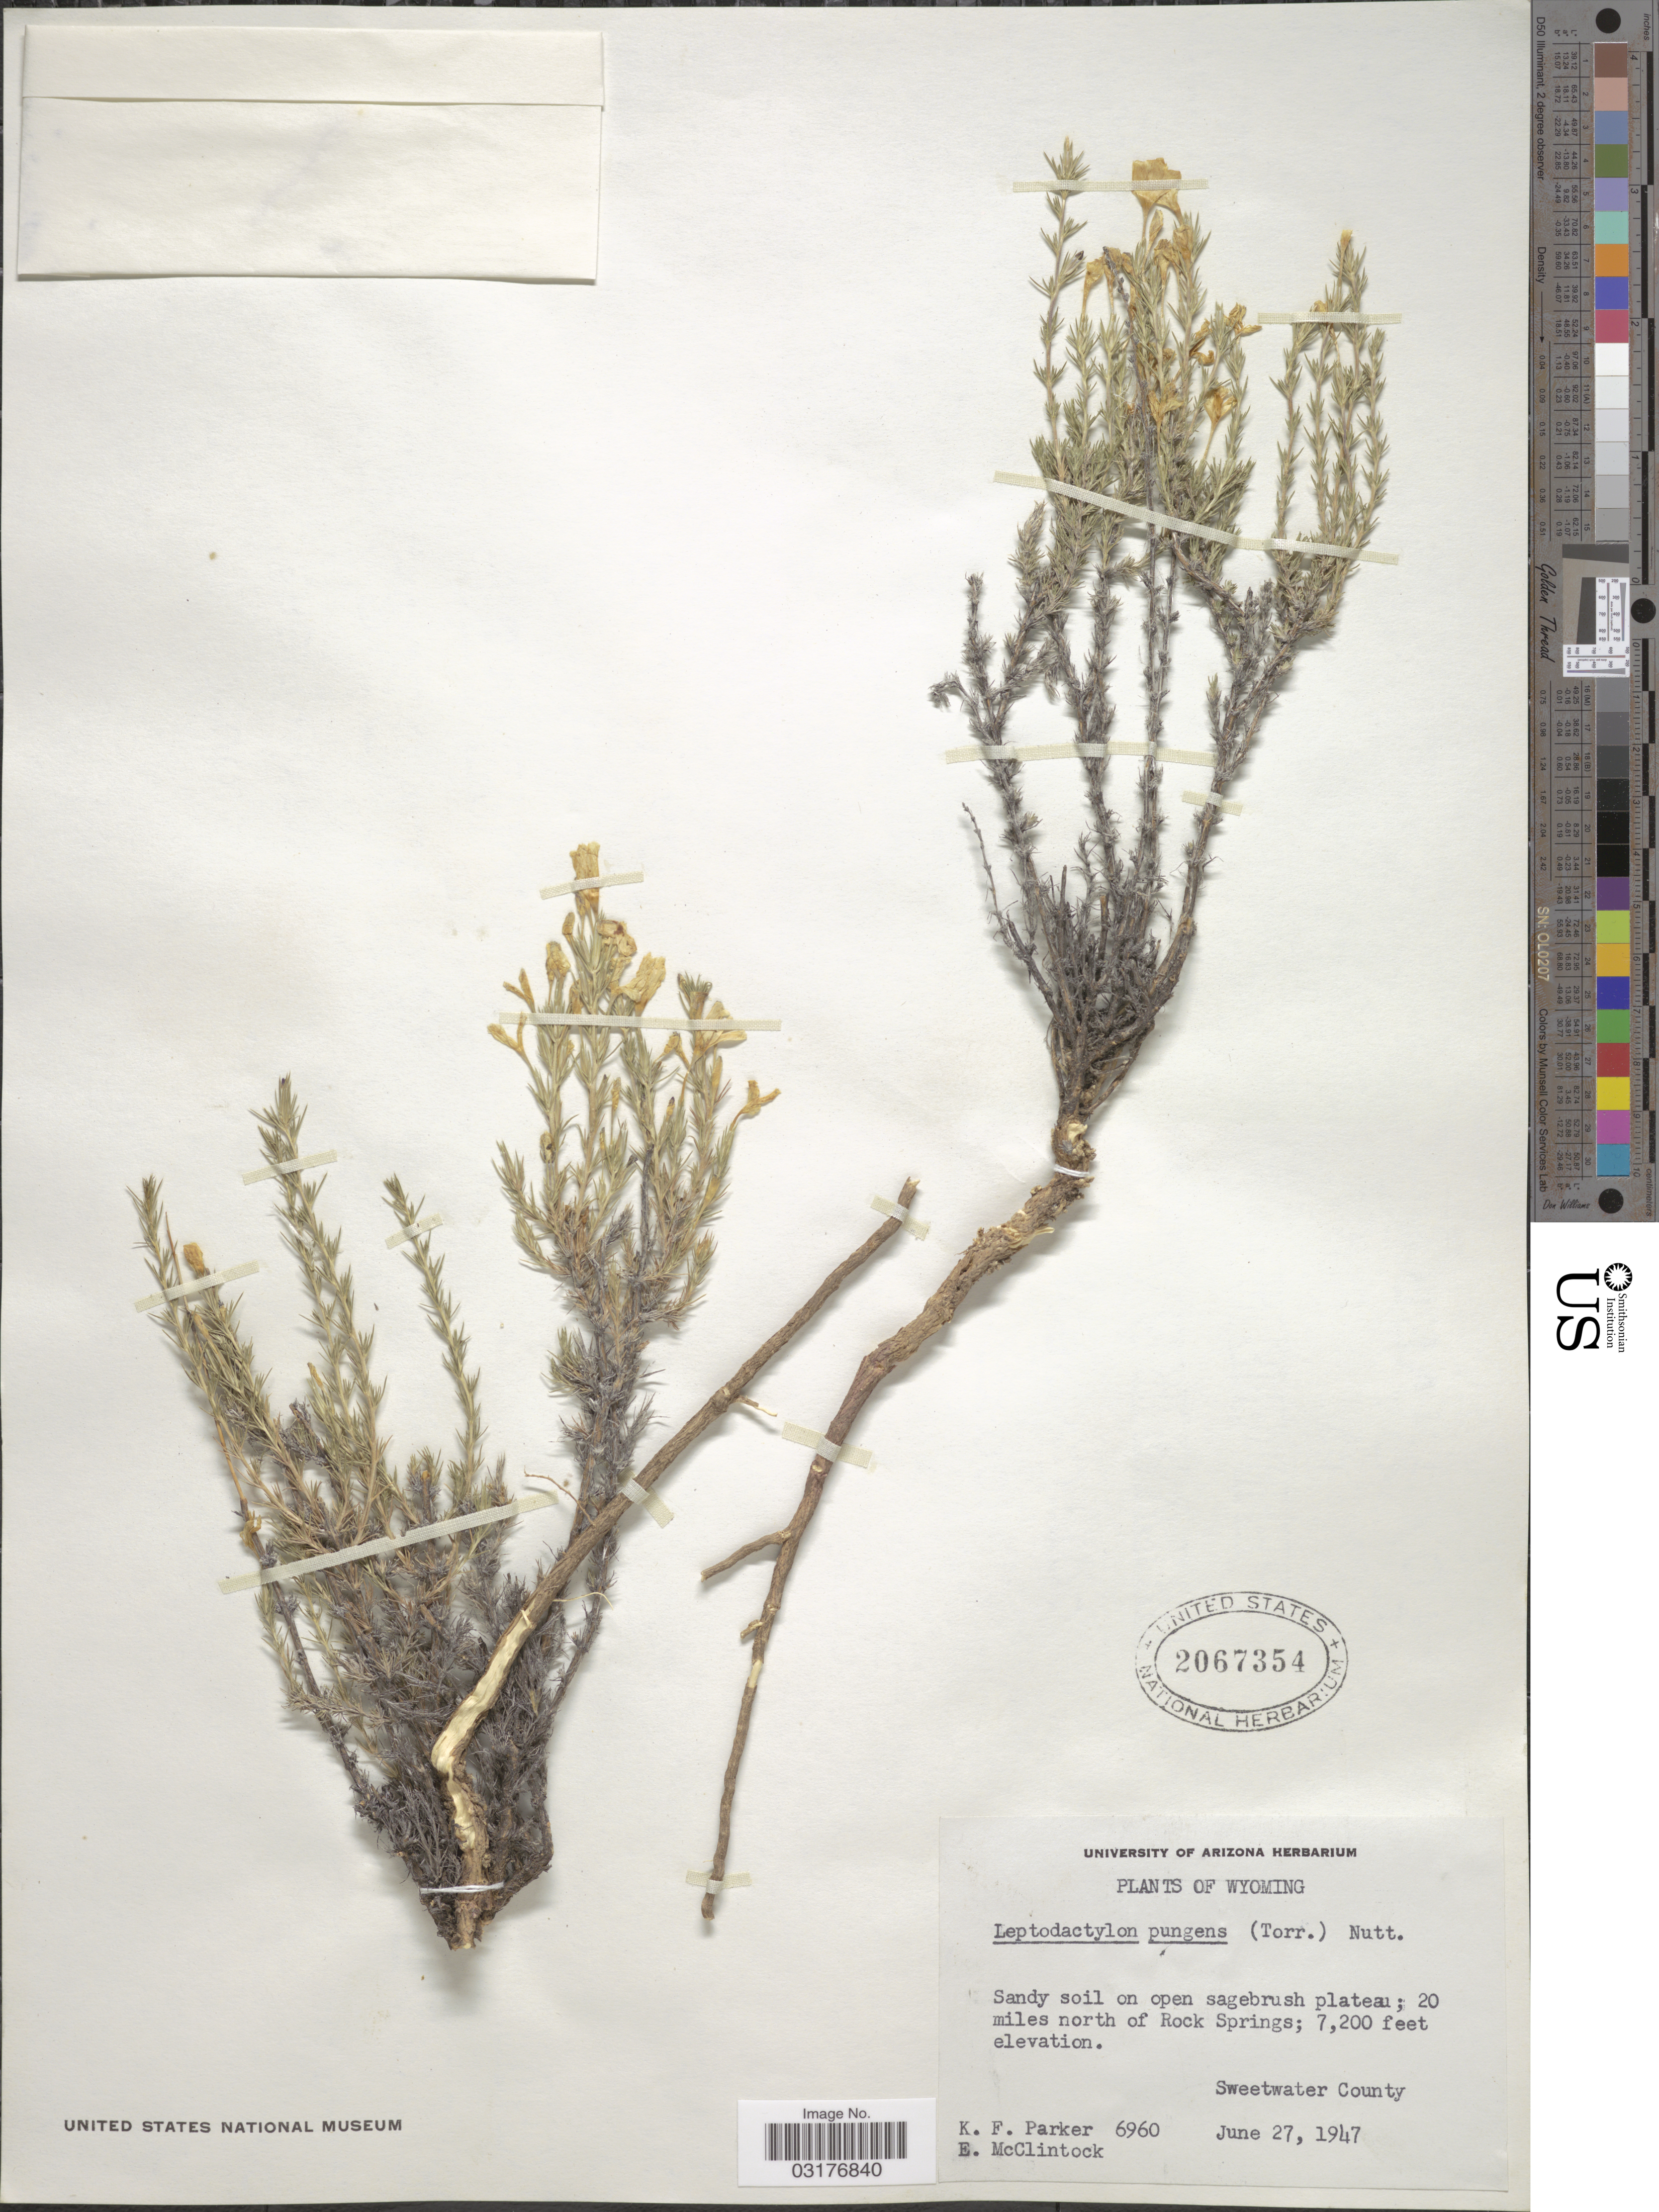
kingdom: Plantae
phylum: Tracheophyta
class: Magnoliopsida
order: Ericales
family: Polemoniaceae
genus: Linanthus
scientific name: Linanthus pungens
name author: (Torr.) J.M. Porter & L.A. Johnson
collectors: K. F. Parker & E. McClintock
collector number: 6960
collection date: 1947-06-27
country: United States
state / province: Wyoming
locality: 20 miles north of Rock Springs. Sweetwater County.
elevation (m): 2195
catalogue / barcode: US 2067354